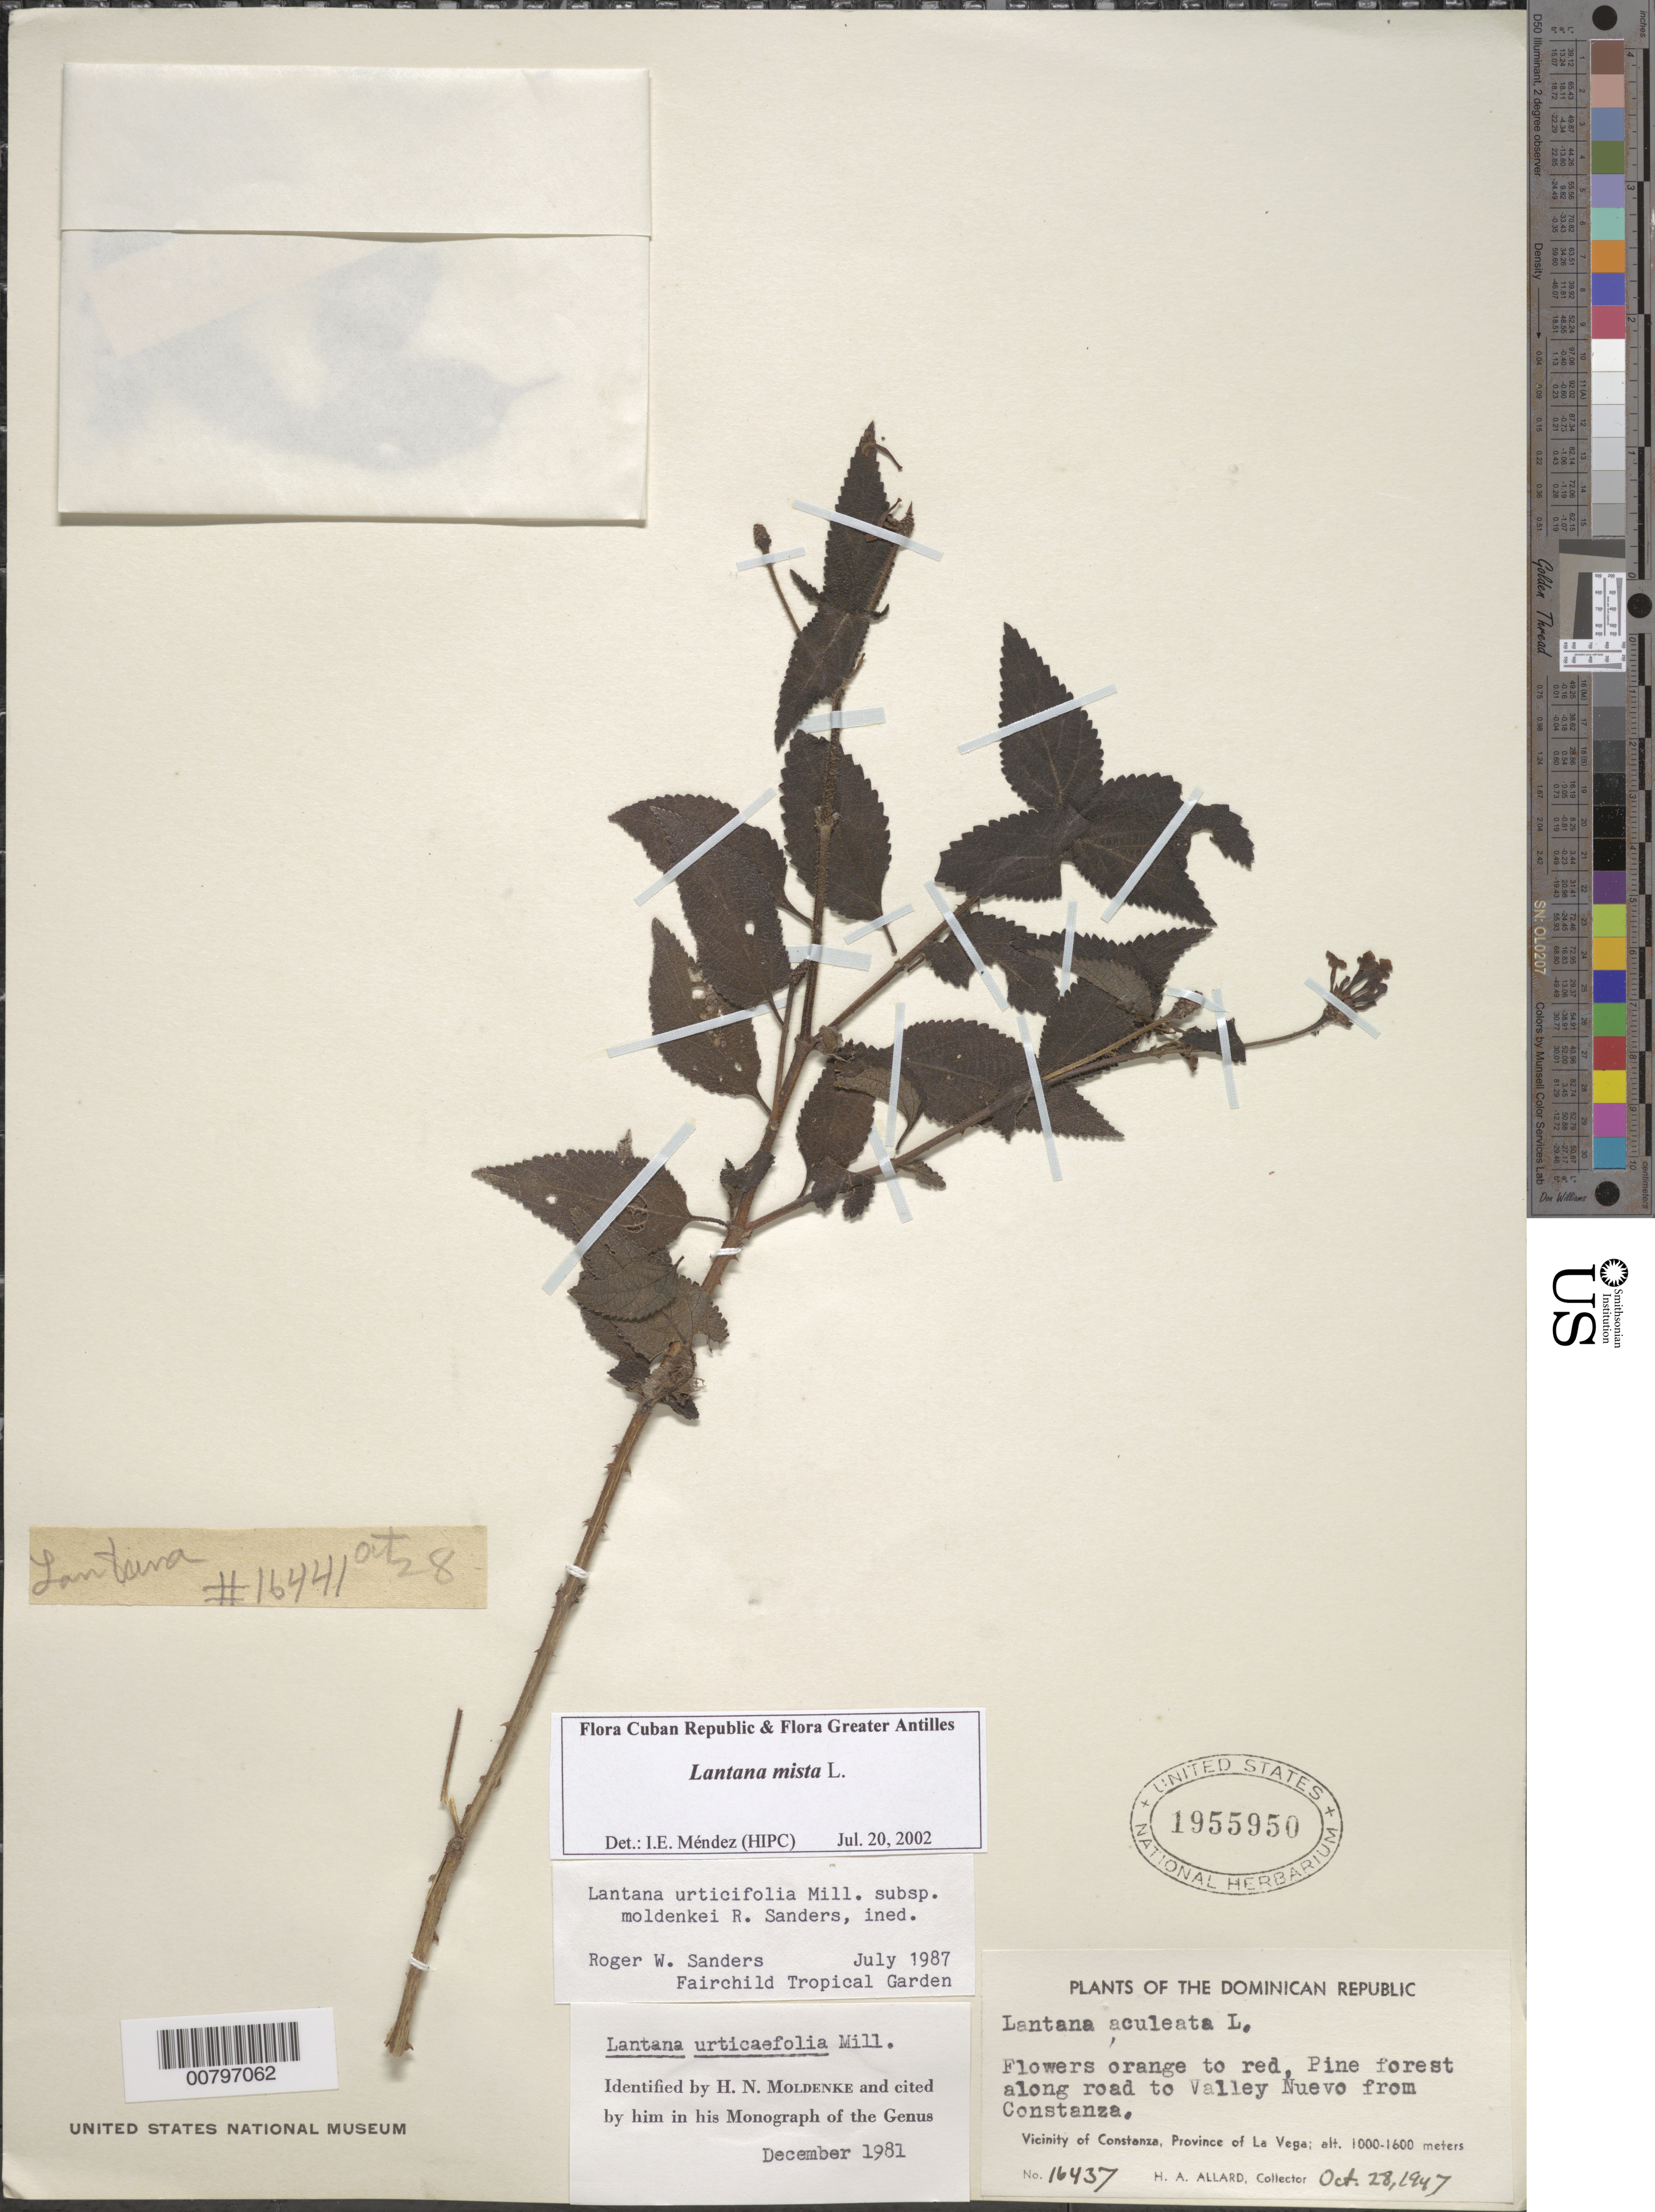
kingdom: Plantae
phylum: Tracheophyta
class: Magnoliopsida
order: Lamiales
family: Verbenaceae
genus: Lantana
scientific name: Lantana camara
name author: L.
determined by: Méndez, Isidro E., (HIPC)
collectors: H. A. Allard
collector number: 16437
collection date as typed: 28 Oct 1947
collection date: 1947-10-28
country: Dominican Republic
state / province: La Vega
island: Hispaniola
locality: Along road to Valley Nuevo from Constanza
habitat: Pine forest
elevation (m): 1000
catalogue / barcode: US 1955950